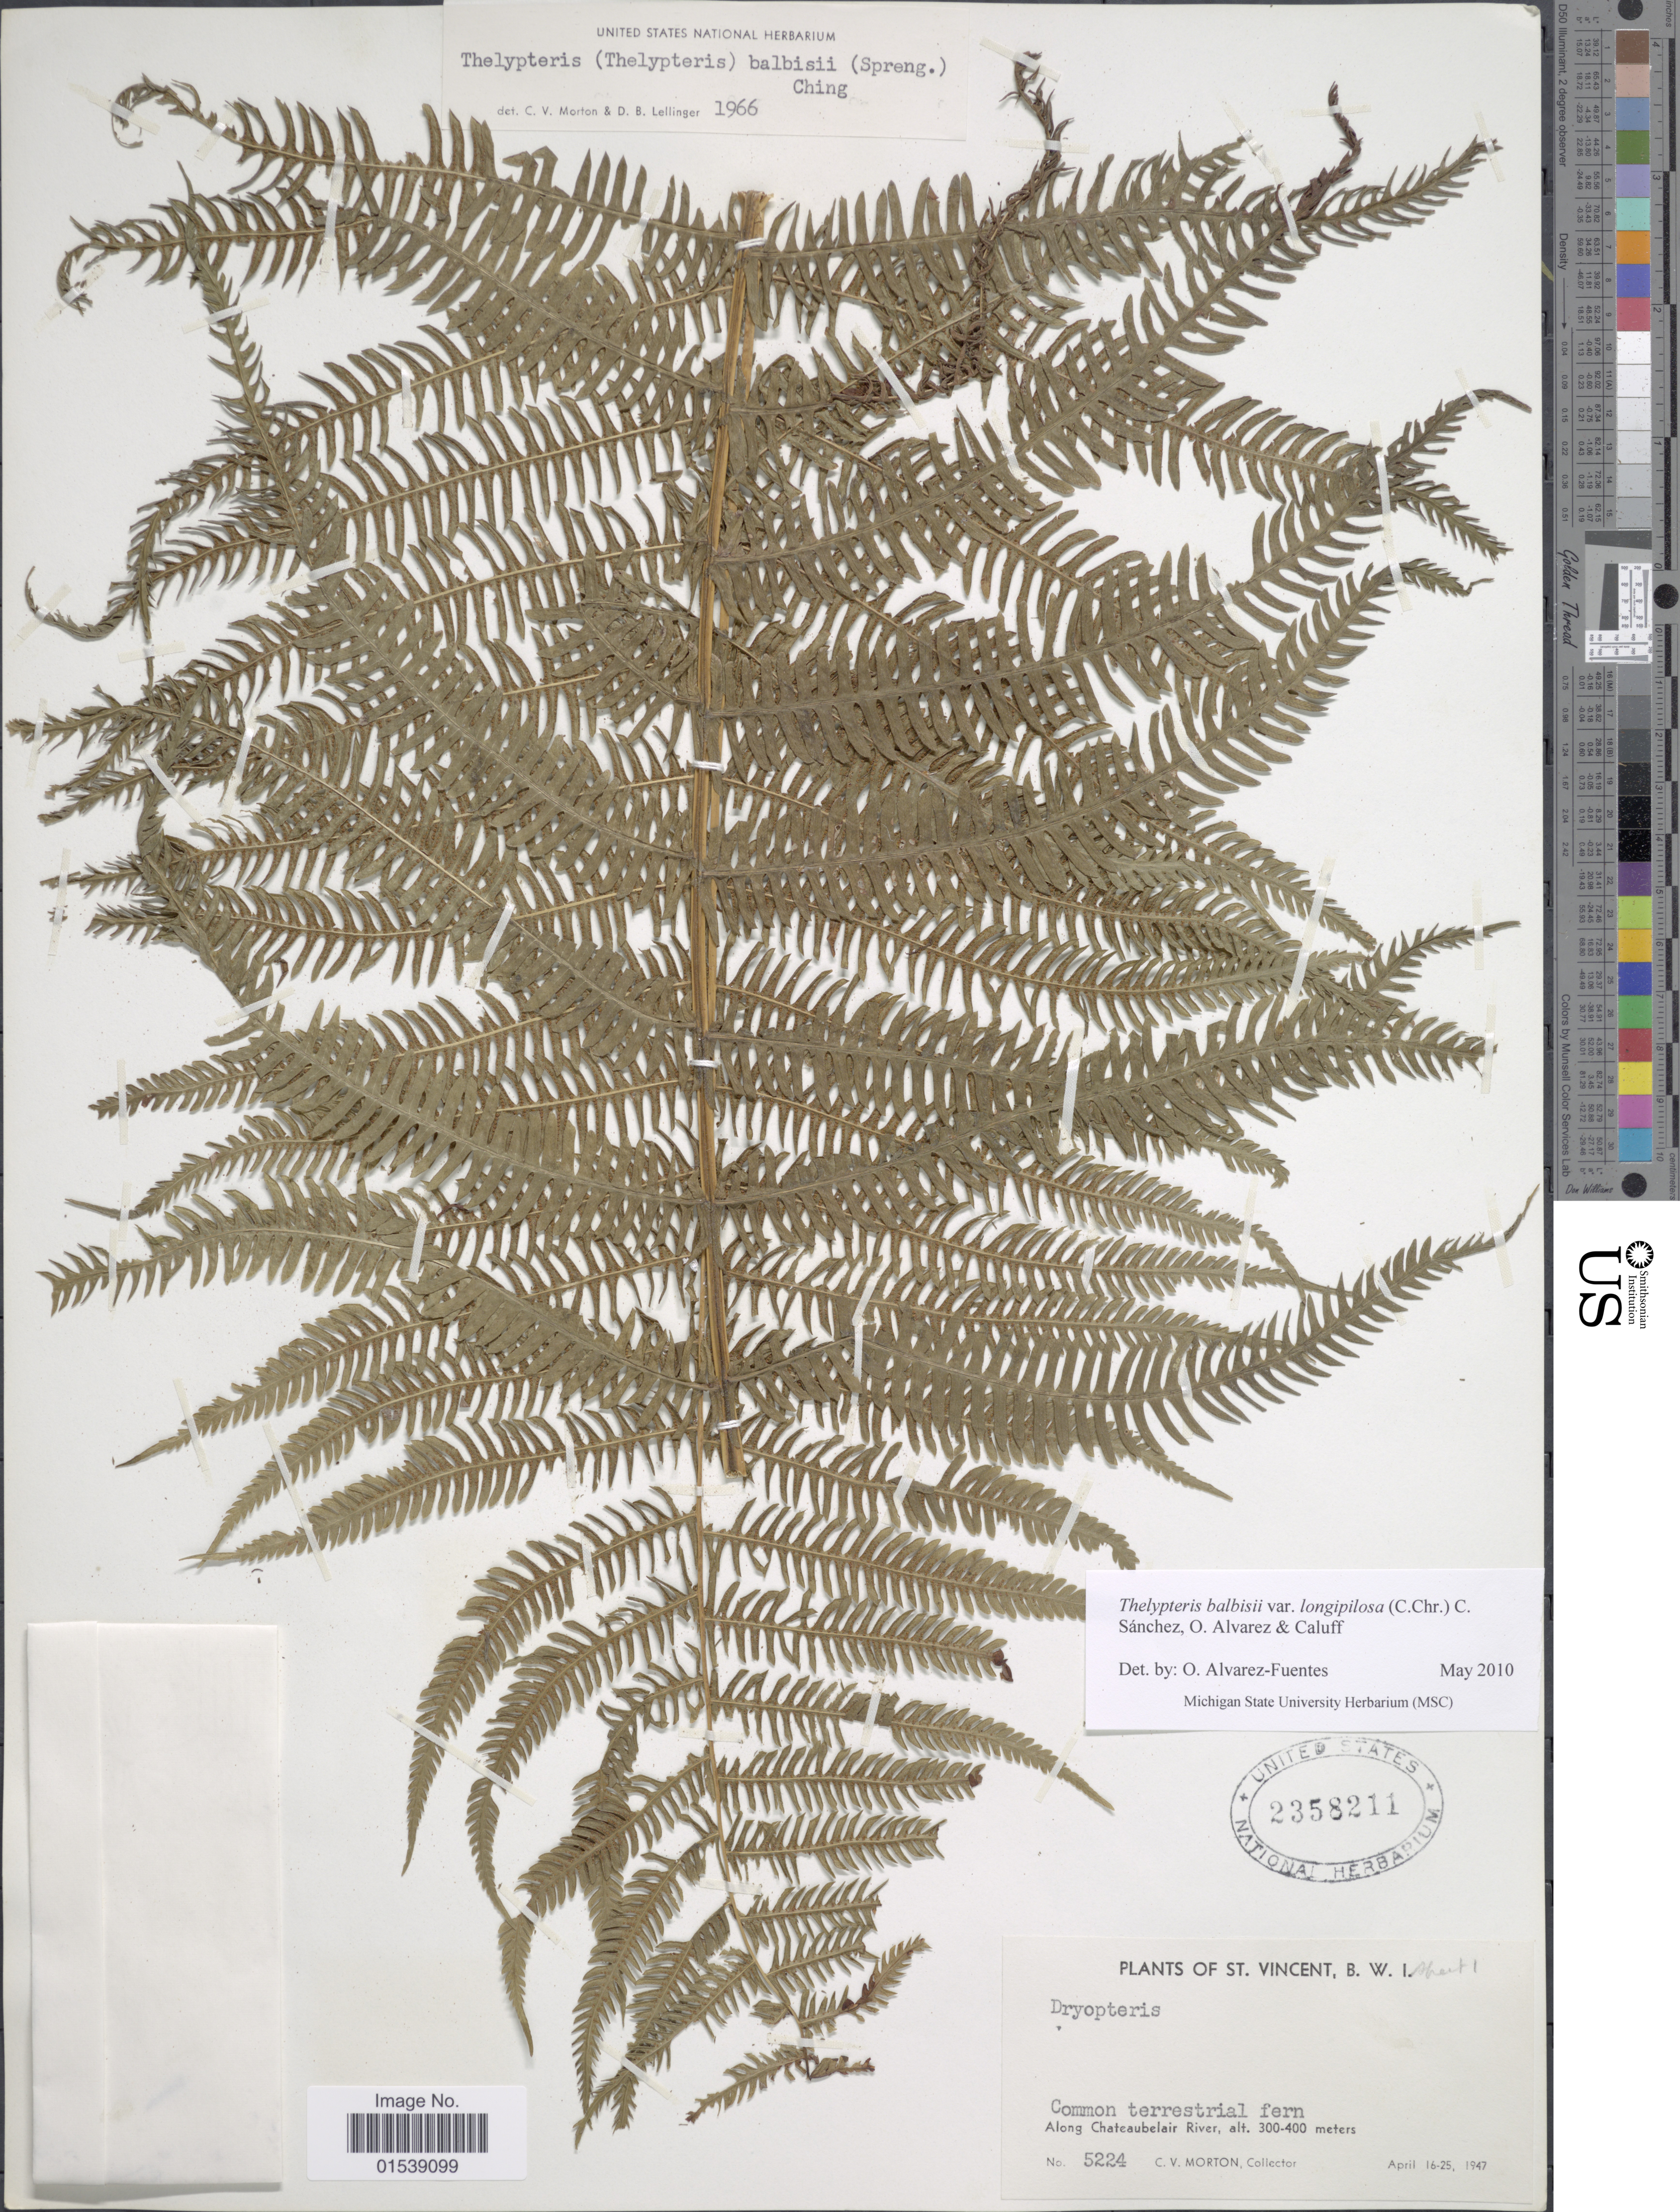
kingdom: Plantae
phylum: Tracheophyta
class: Polypodiopsida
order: Polypodiales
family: Thelypteridaceae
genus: Amauropelta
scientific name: Amauropelta balbisii (Spreng.) comb. nov., ined. 2015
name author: (Spreng.)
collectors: C. V. Morton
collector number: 5224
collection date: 1947-04-16/1947-04-25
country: St. Vincent - Grenadines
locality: St. Vincent, B.W.I., along Chateaubelair River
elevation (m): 300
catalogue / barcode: US 2358211